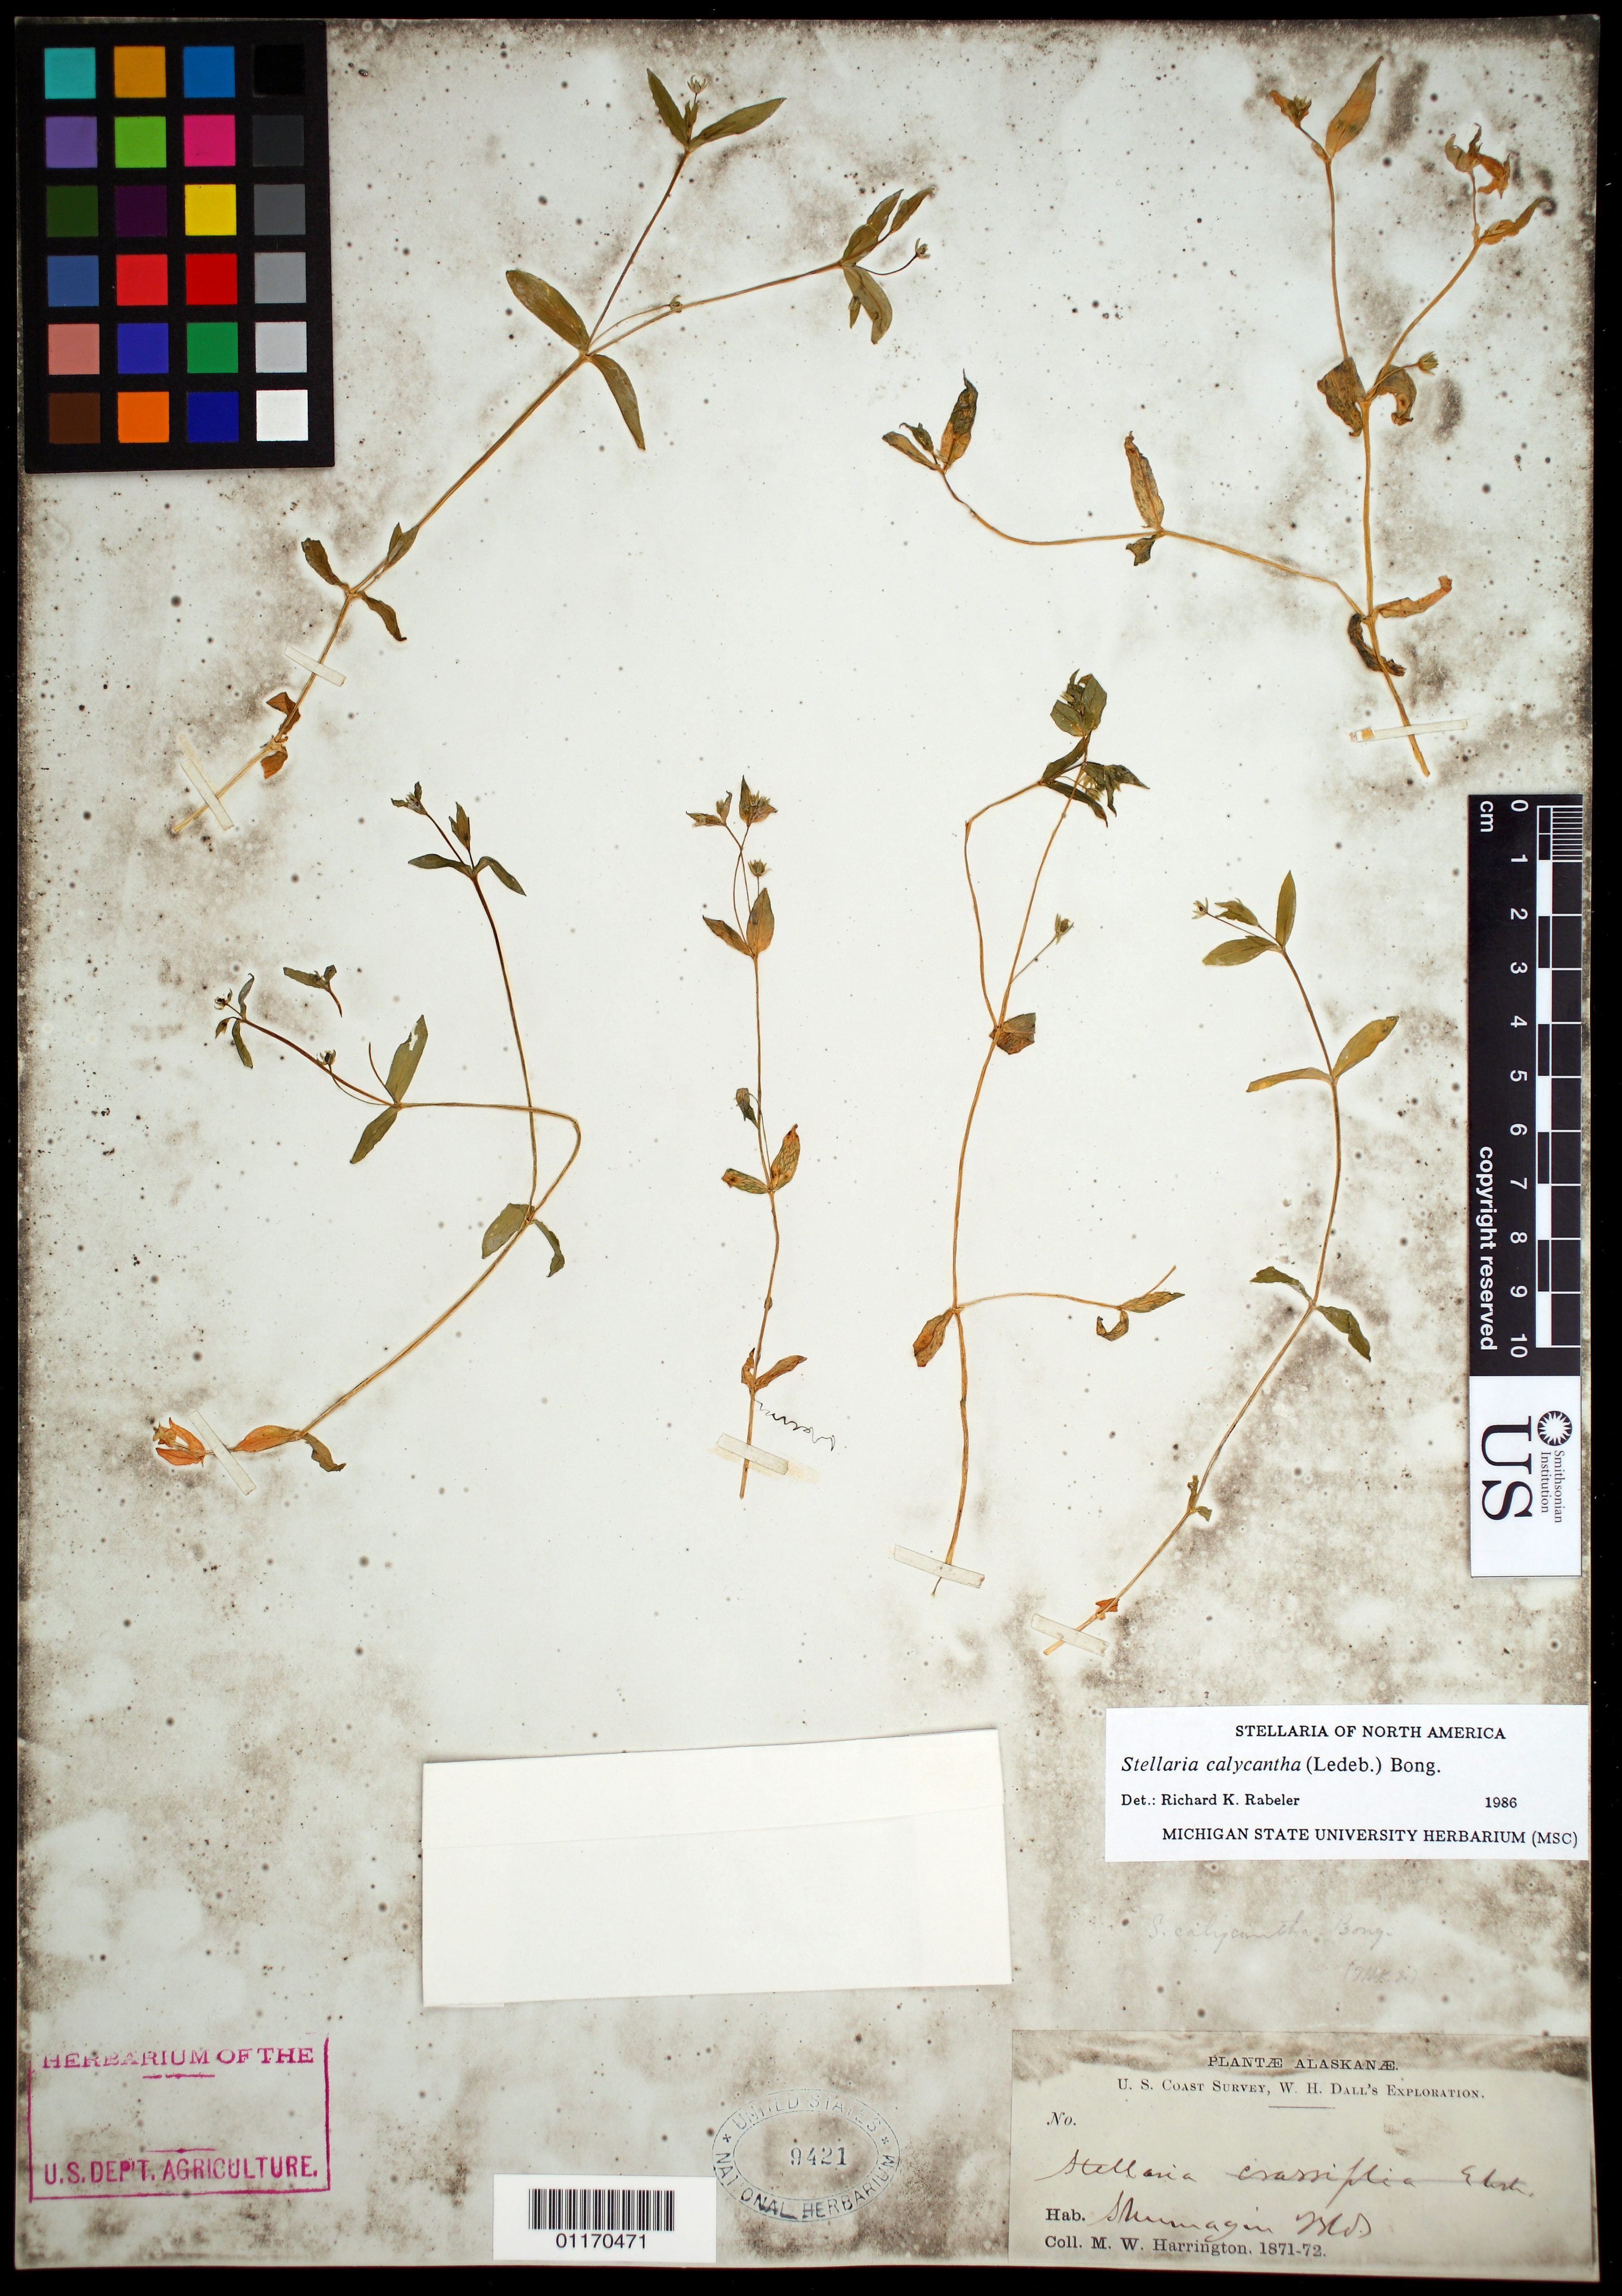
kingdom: Plantae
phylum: Tracheophyta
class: Magnoliopsida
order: Caryophyllales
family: Caryophyllaceae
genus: Stellaria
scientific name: Stellaria calycantha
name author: (Ledeb.) Bong.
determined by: Rabeler, R. K.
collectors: M. W. Harrington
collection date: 1871/1872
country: United States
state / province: Alaska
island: Shumagin Islands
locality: Shumagin Islands.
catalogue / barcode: US 9421